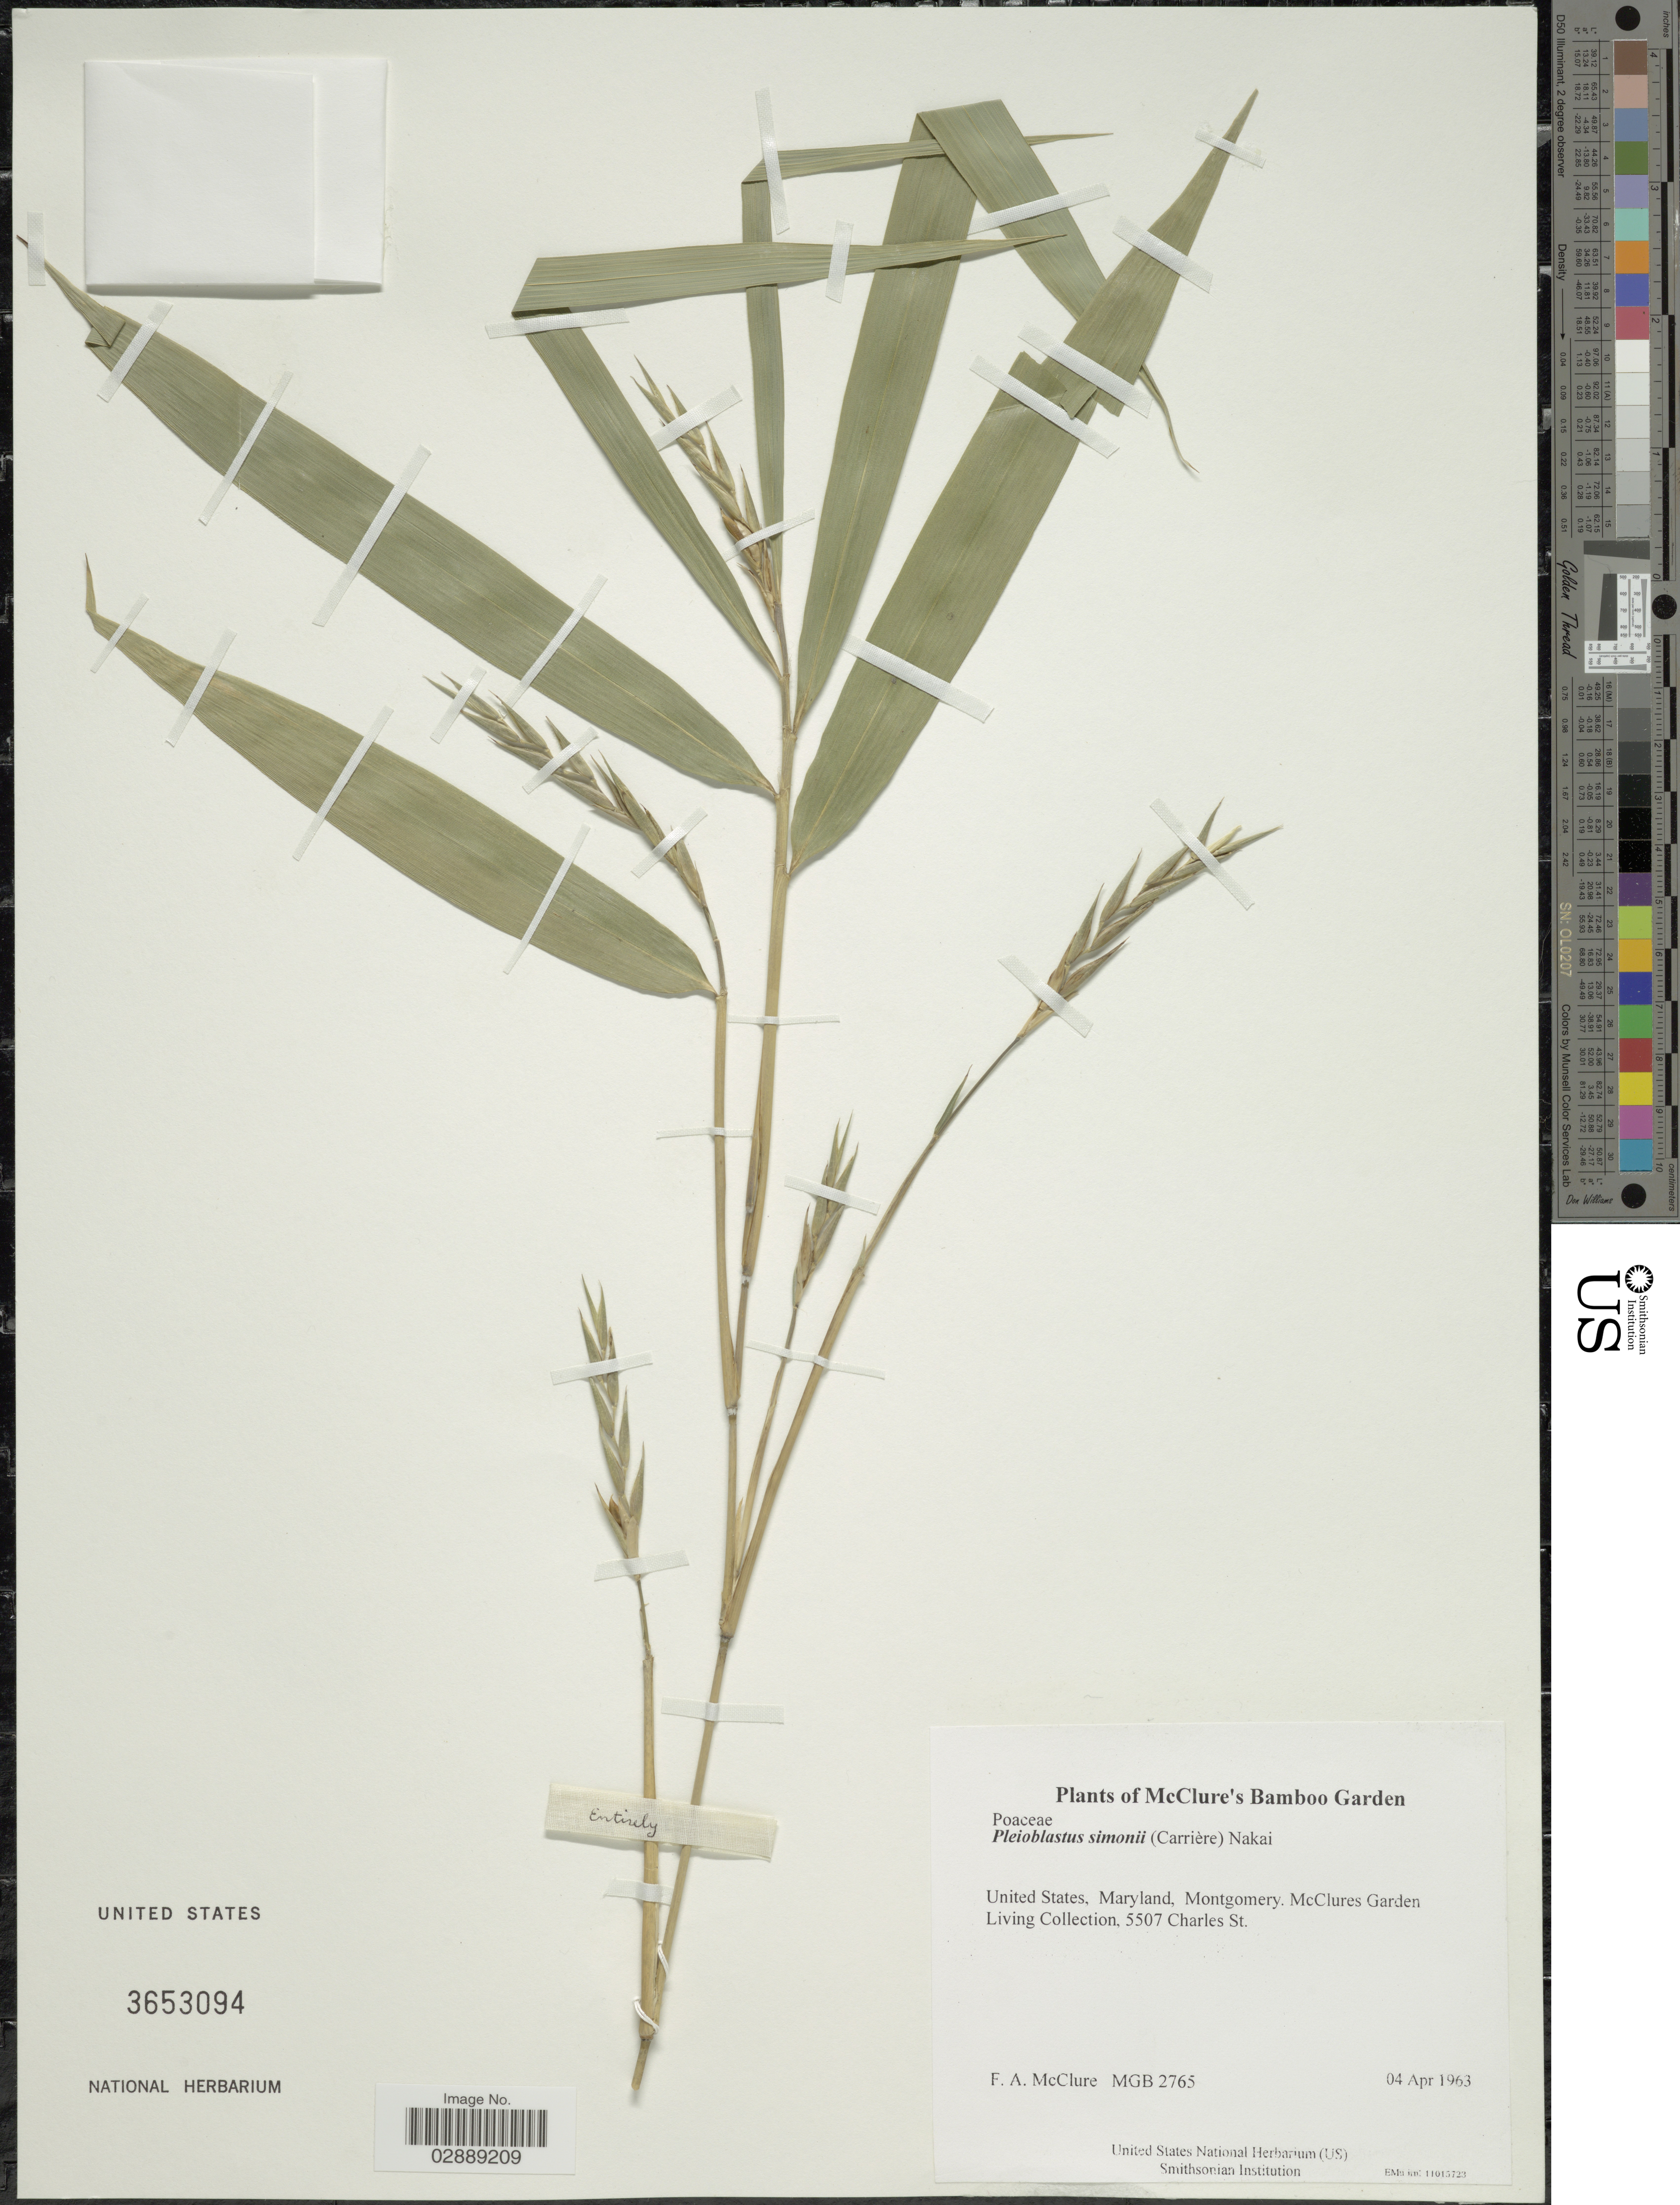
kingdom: Plantae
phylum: Tracheophyta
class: Liliopsida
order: Poales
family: Poaceae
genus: Pleioblastus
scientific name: Pleioblastus simonii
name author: (Carrière) Nakai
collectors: F. A. McClure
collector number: MGB 2765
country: United States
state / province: Maryland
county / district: Montgomery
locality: McClures Garden Living Collection, 5507 Charles St.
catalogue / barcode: US 3653094